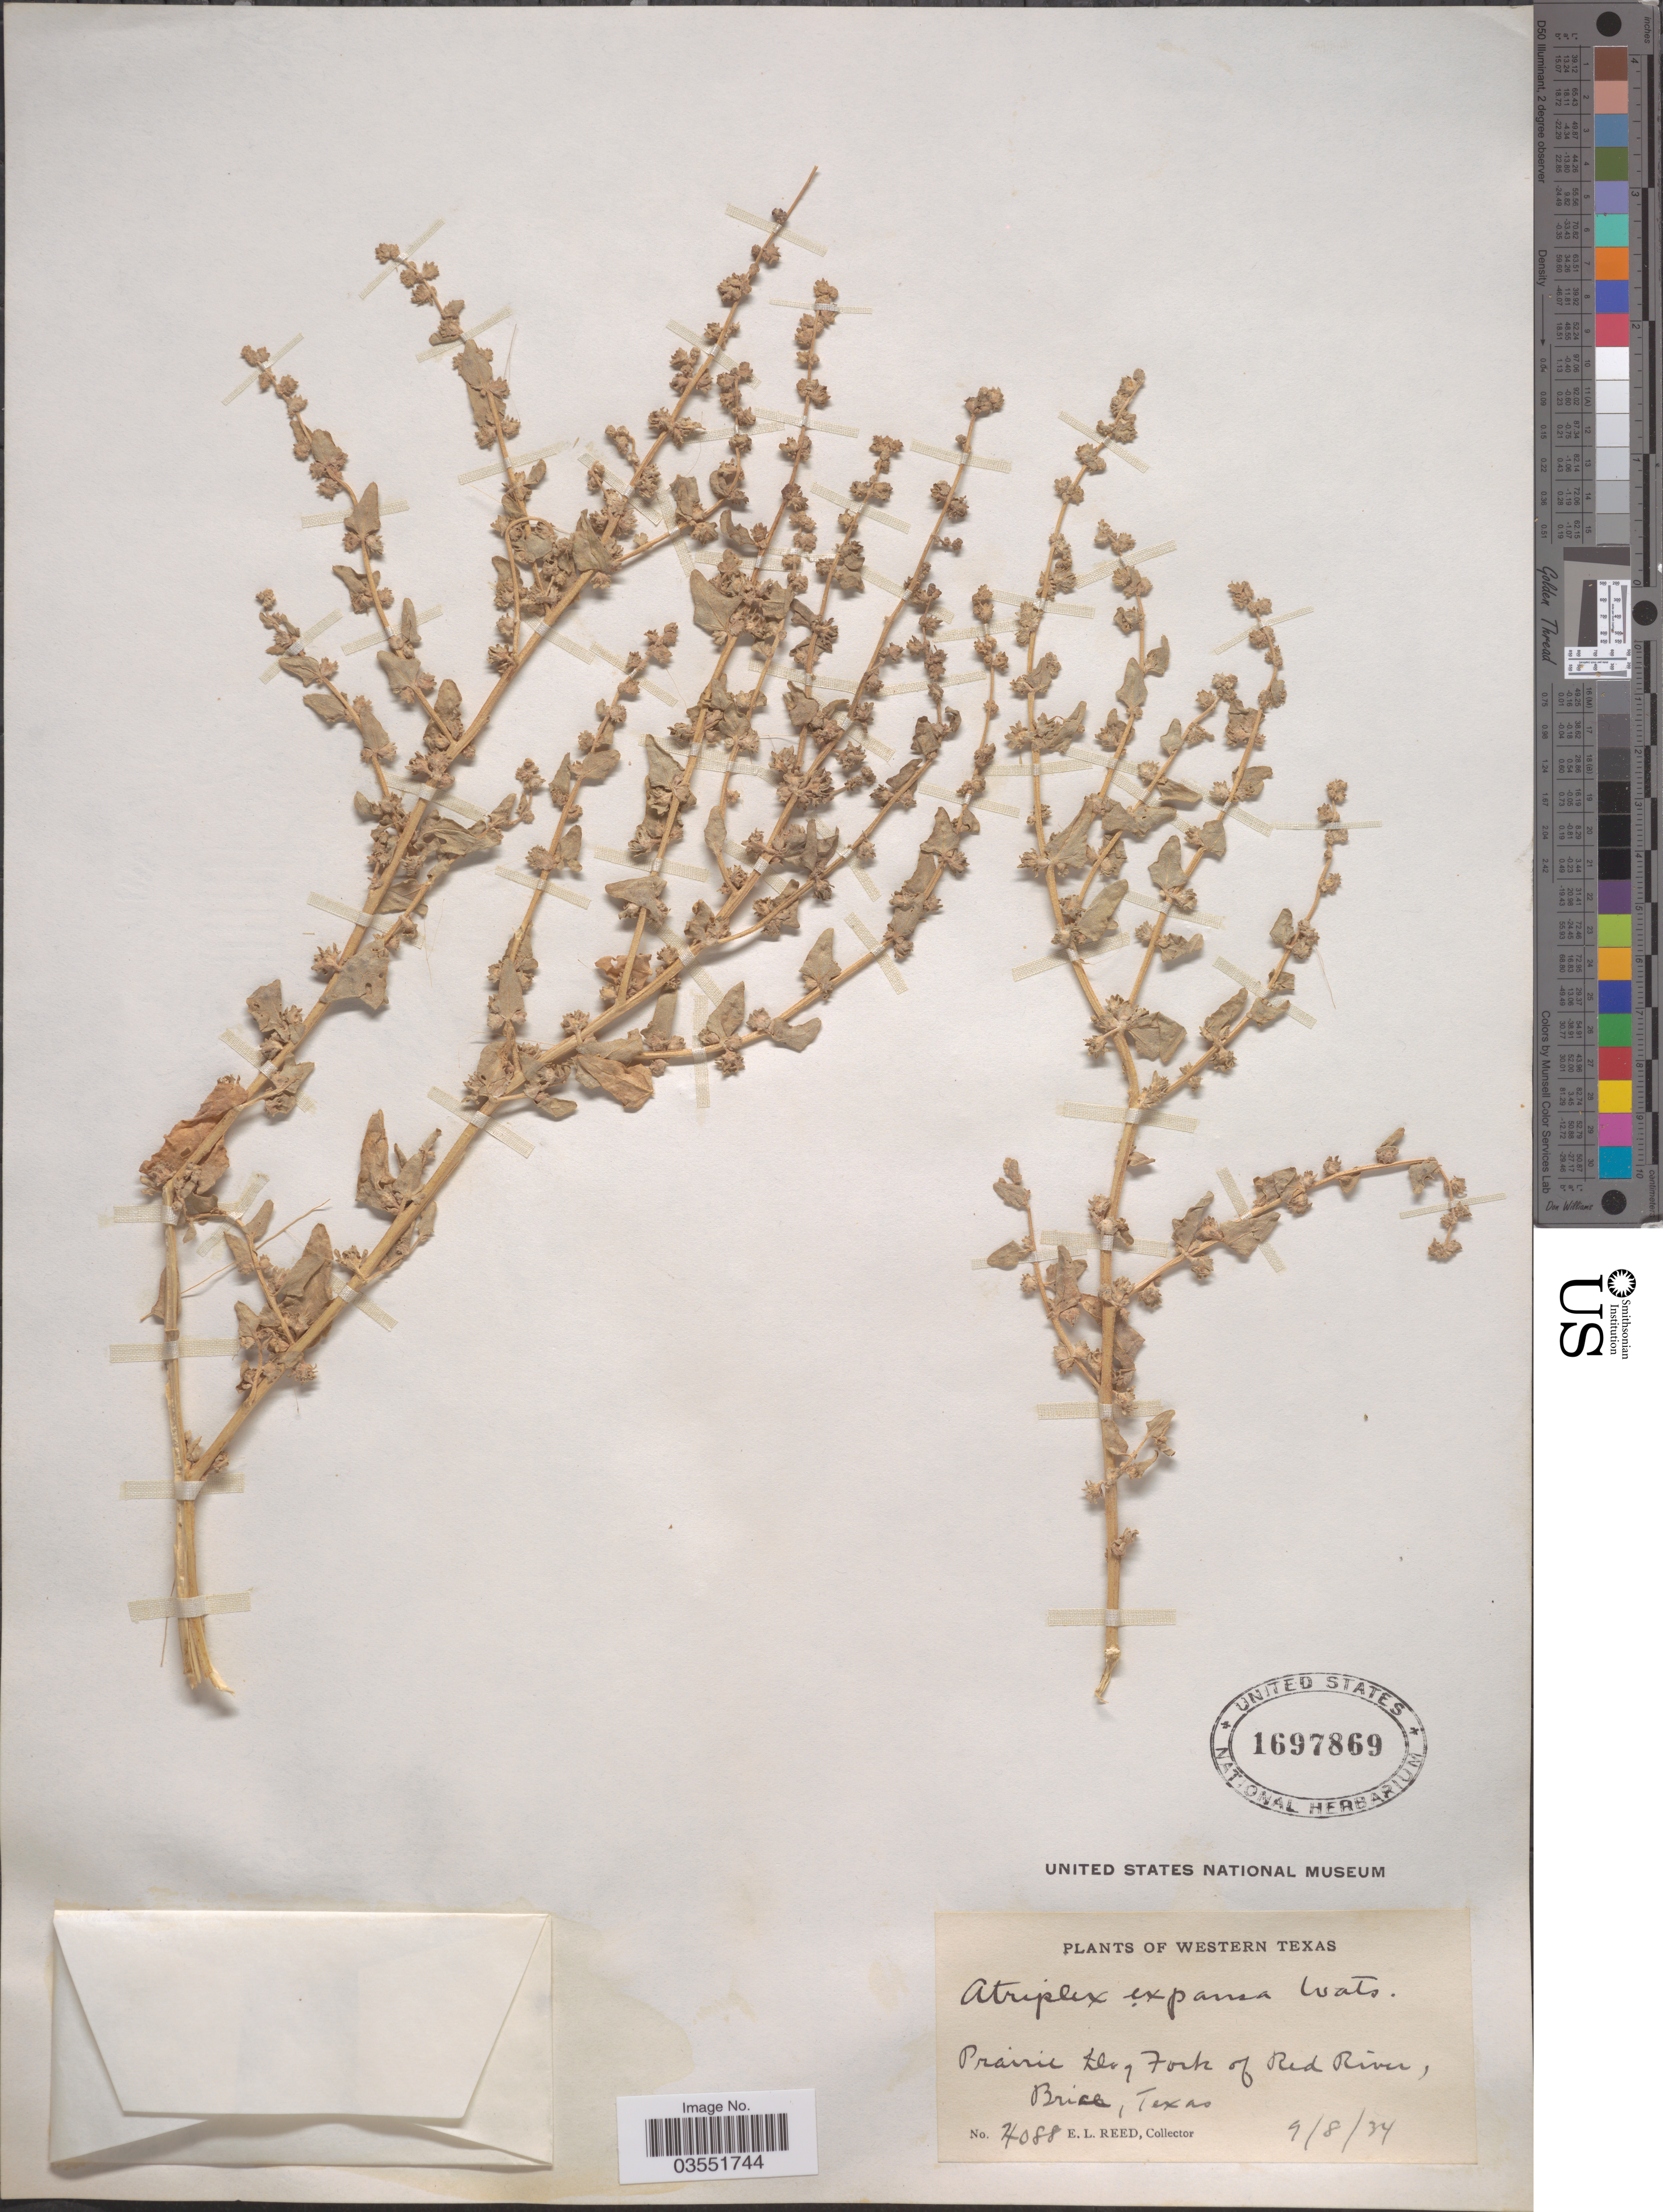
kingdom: Plantae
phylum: Tracheophyta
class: Magnoliopsida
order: Caryophyllales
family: Amaranthaceae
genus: Atriplex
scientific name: Atriplex expansa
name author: S. Watson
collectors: E. Reed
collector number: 4088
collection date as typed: Transcribed d/m/y: 8/9/34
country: United States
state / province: Texas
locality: Western Texas. Prairie Dog, Fork of Red River, Brica.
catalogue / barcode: US 1697869